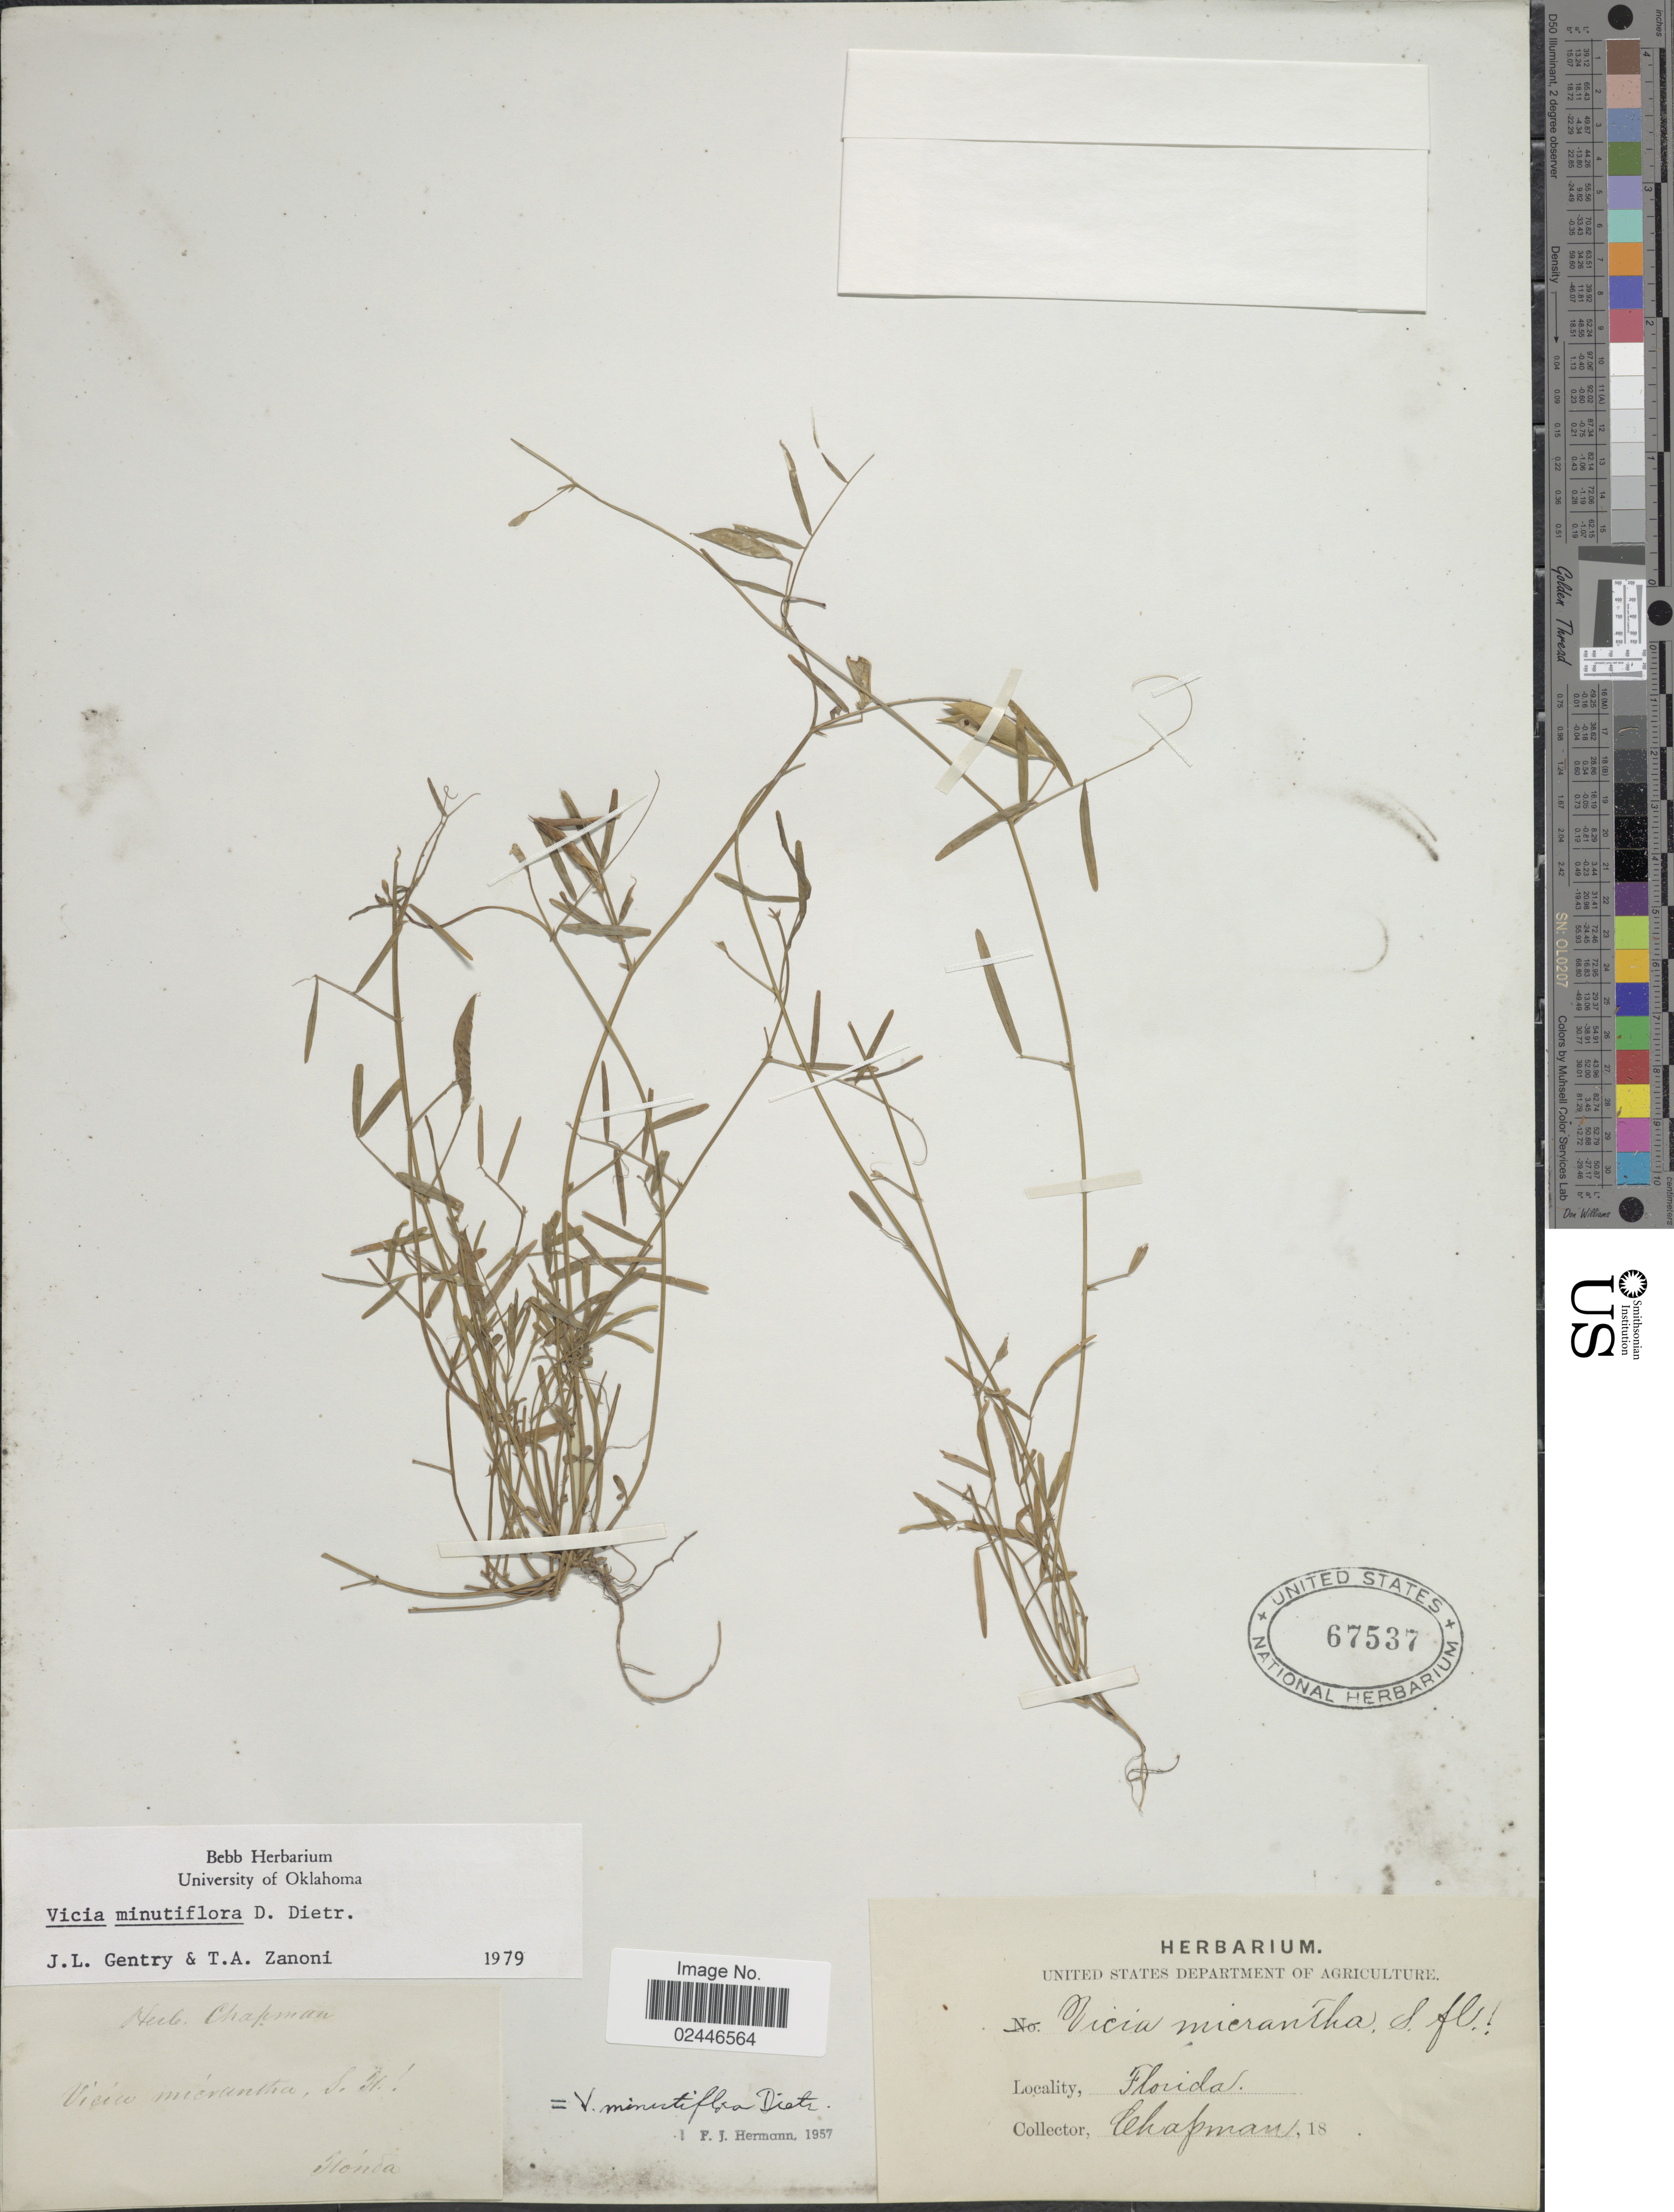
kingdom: Plantae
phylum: Tracheophyta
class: Magnoliopsida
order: Fabales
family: Fabaceae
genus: Vicia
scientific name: Vicia minutiflora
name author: D. Dietr.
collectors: A. Chapman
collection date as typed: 18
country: United States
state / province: Florida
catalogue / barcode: US 67537